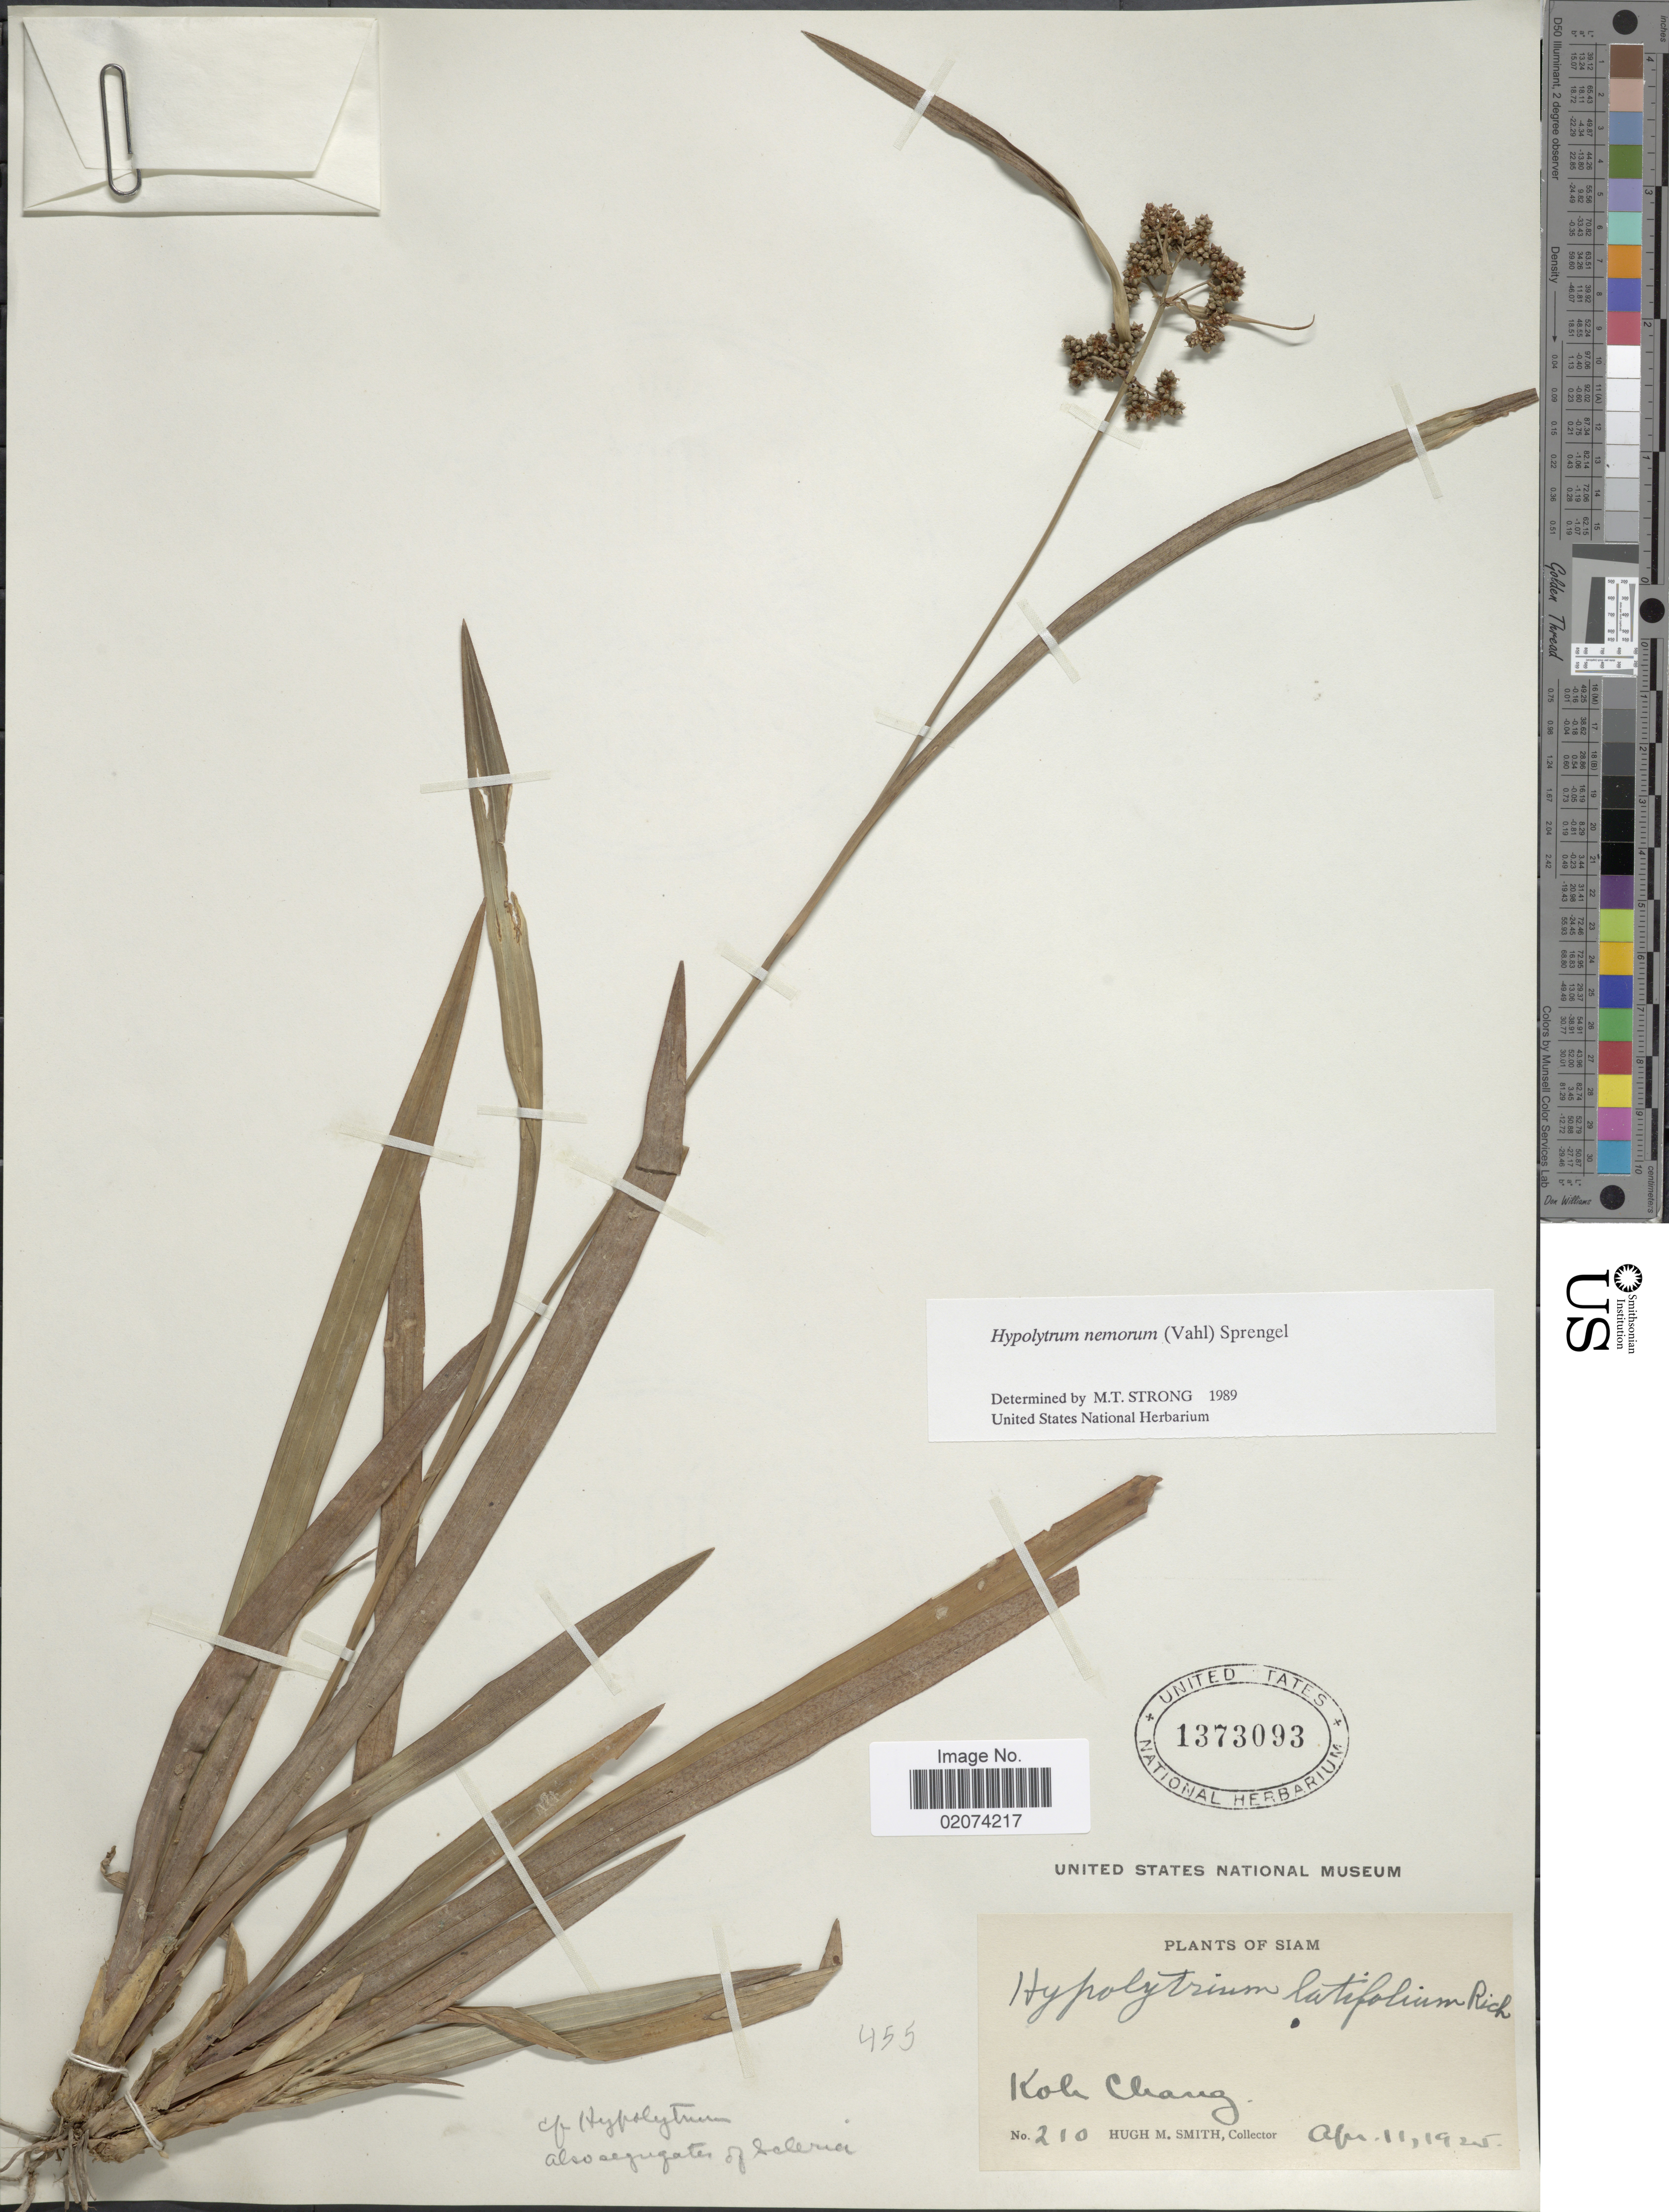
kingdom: Plantae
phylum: Tracheophyta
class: Liliopsida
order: Poales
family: Cyperaceae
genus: Hypolytrum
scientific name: Hypolytrum nemorum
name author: (Vahl) Spreng.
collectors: H. M. Smith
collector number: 210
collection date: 1925-04-11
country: Thailand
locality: Siam, Koh Chang.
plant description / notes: No precise locality correction needed.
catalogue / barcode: US 1373093